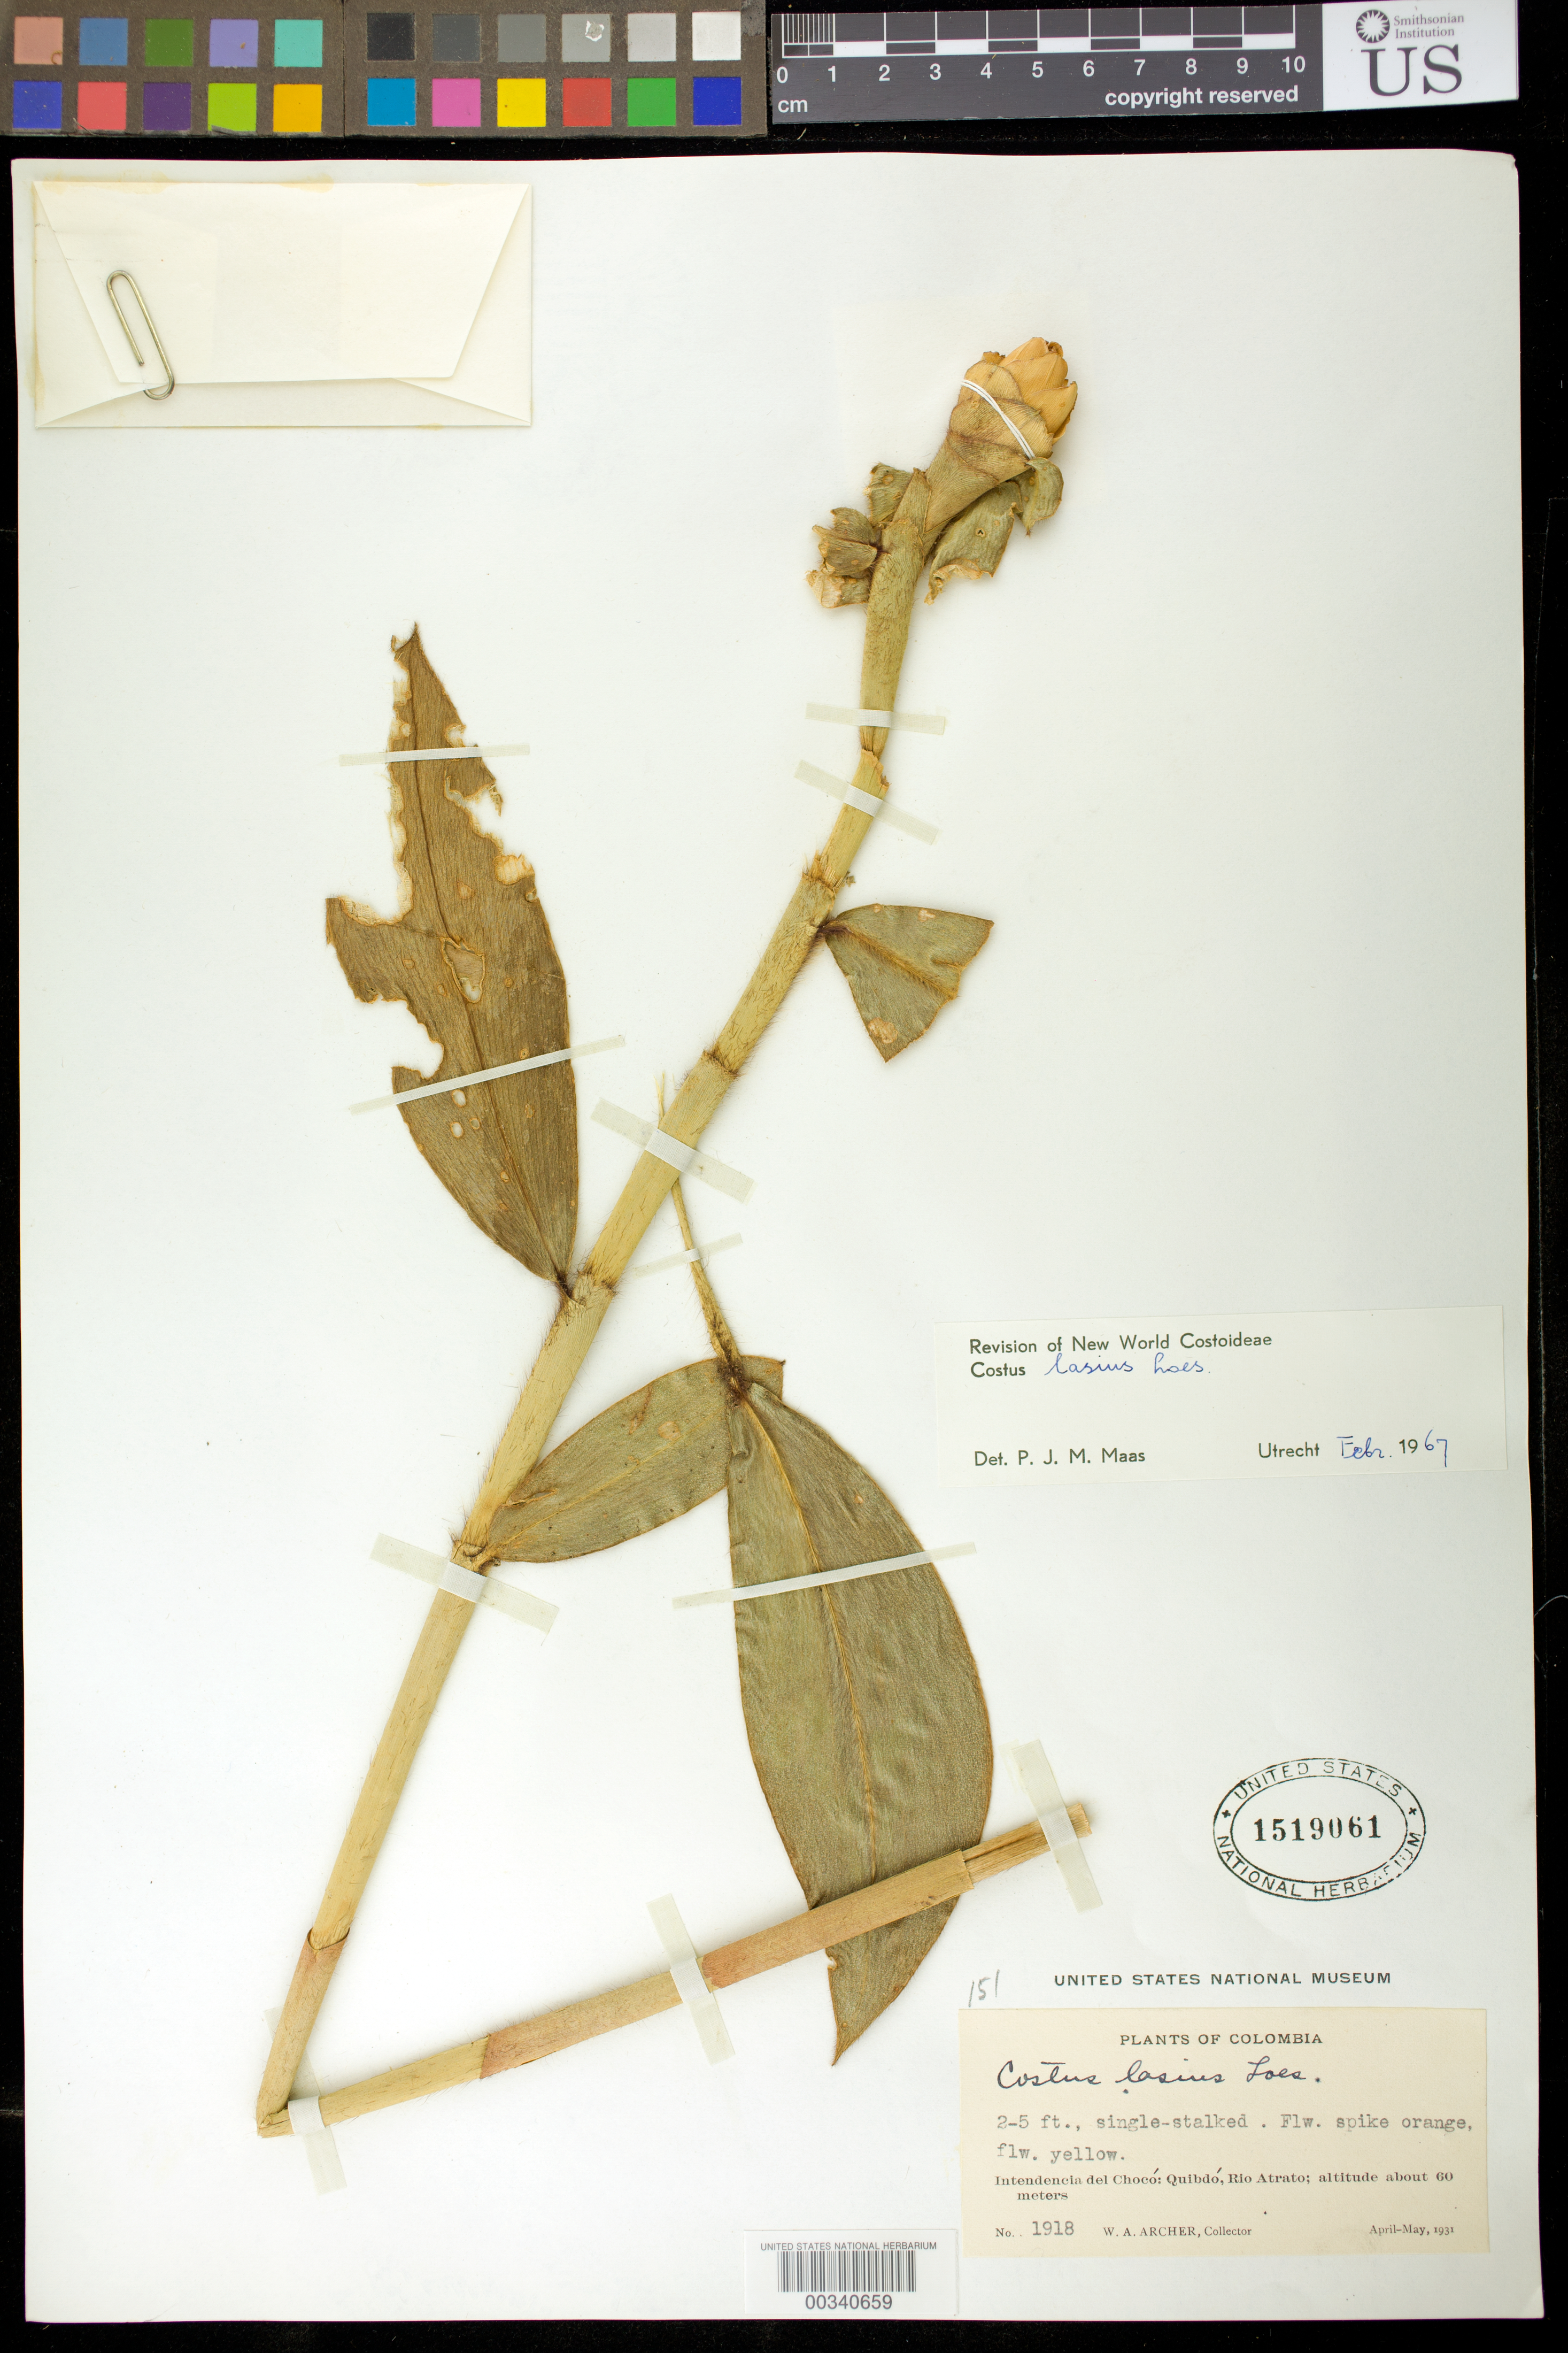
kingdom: Plantae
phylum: Tracheophyta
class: Liliopsida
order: Zingiberales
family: Costaceae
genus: Costus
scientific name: Costus lasius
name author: Loes.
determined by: Maas, Paul J. M.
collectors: W. A. Archer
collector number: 1918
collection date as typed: Apr 1931 to -- May 1931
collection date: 1931-04/1931-05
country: Colombia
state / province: Chocó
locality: Quibdo, Rio Atrato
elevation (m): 60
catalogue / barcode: US 1519061